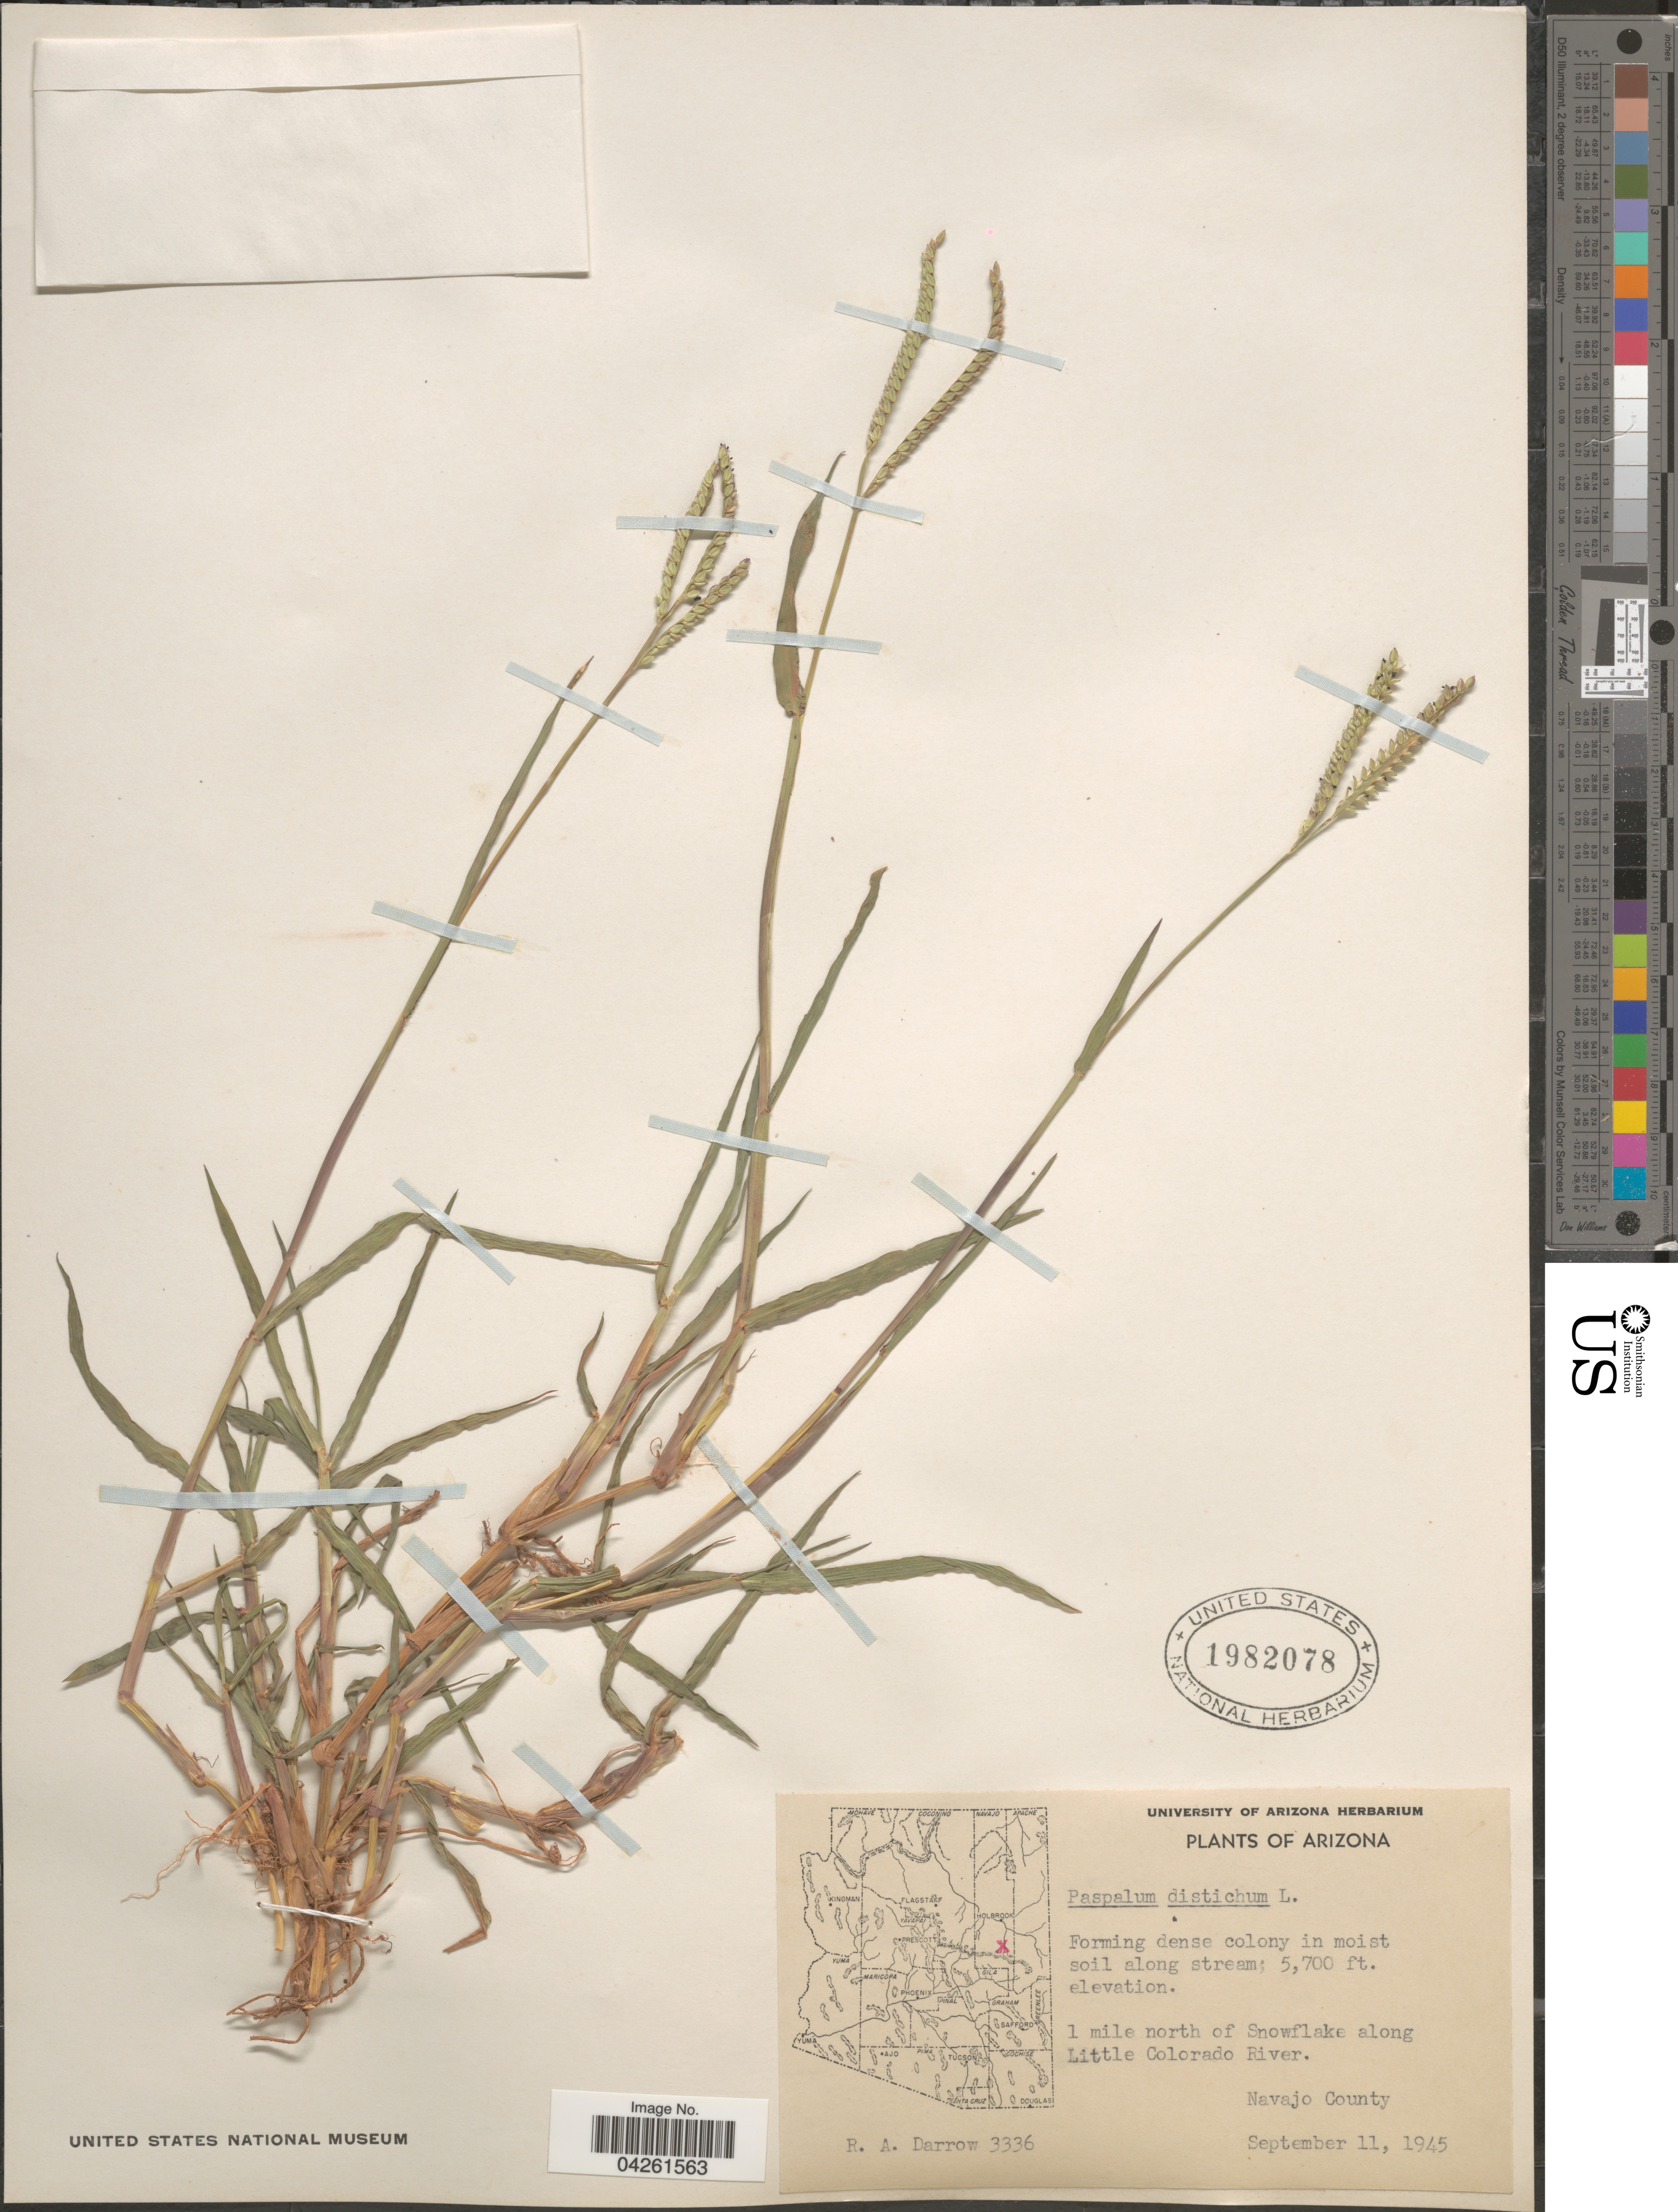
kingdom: Plantae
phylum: Tracheophyta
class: Liliopsida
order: Poales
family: Poaceae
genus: Paspalum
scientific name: Paspalum distichum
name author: L.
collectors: R. A. Darrow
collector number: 3336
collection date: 1945-09-11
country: United States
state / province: Arizona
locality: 1 mile north of Snowflake along Little Colorado River. Navajo County.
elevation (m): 1737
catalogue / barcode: US 1982078